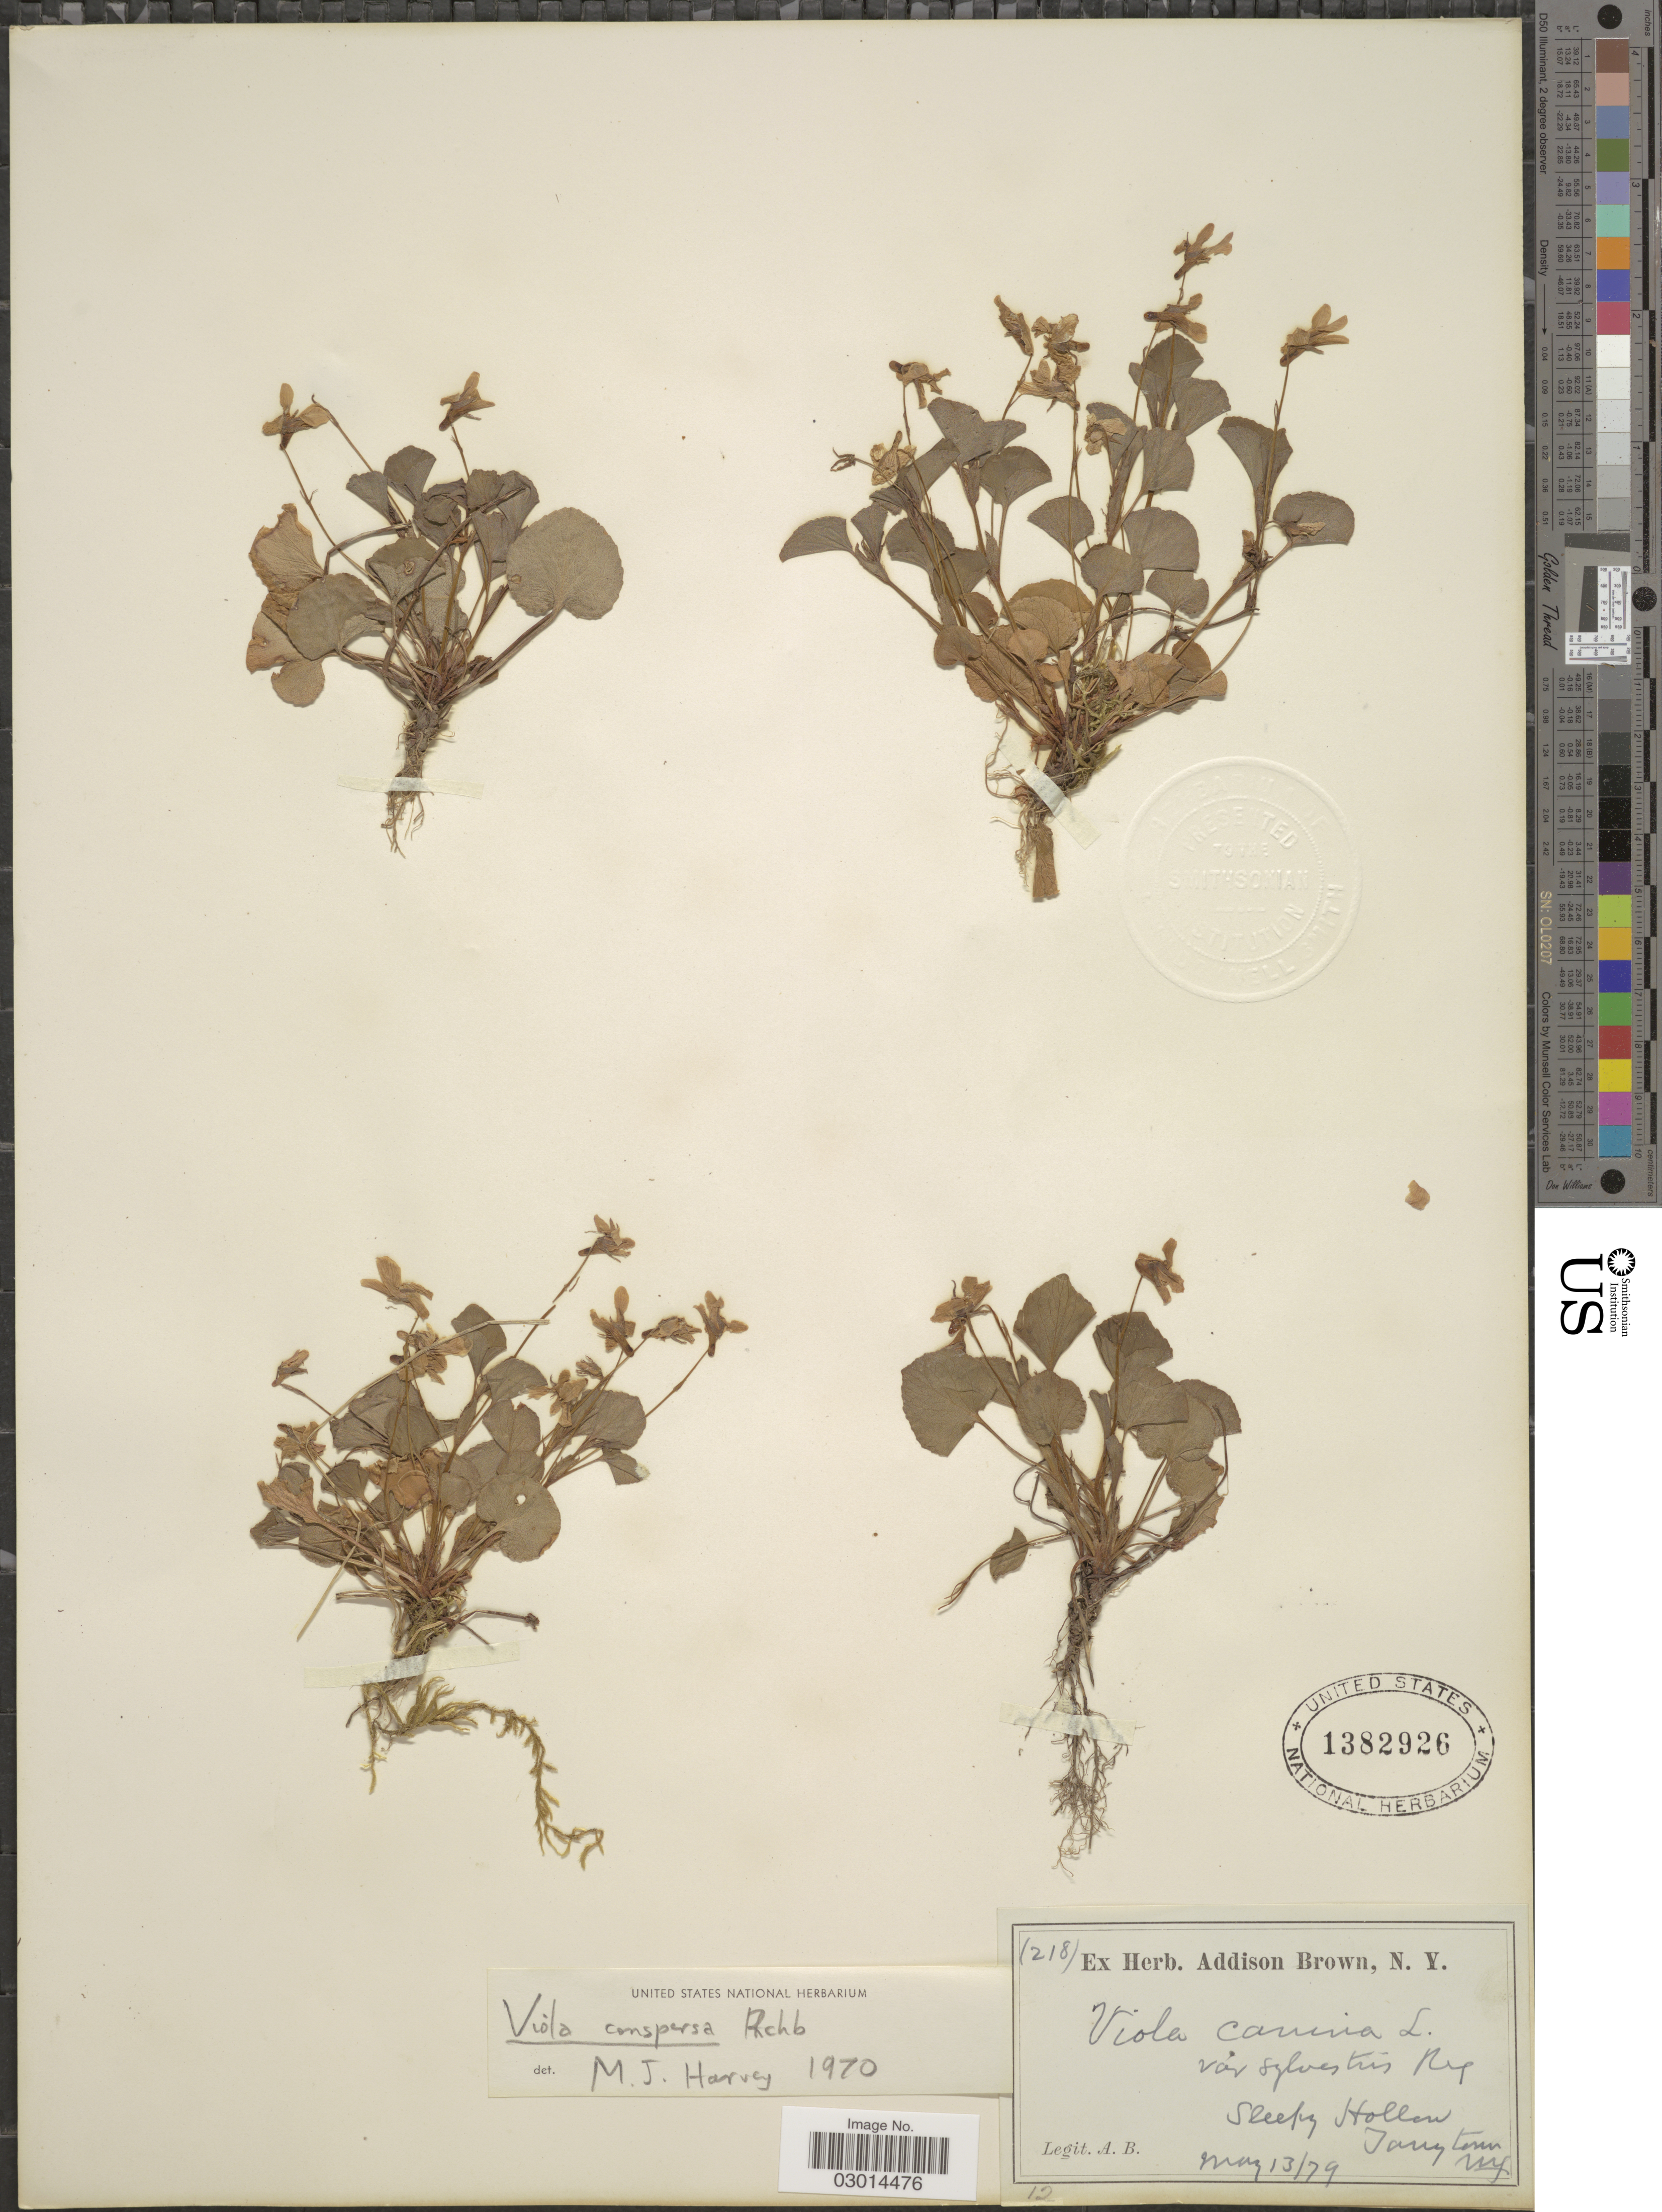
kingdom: Plantae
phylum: Tracheophyta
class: Magnoliopsida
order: Malpighiales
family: Violaceae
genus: Viola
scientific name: Viola conspersa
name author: Rchb.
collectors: A. Brown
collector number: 218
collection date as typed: Transcribed d/m/y: 13/5/79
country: United States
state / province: New York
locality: Sleepy Hollow, Tarrytown.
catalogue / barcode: US 1382926